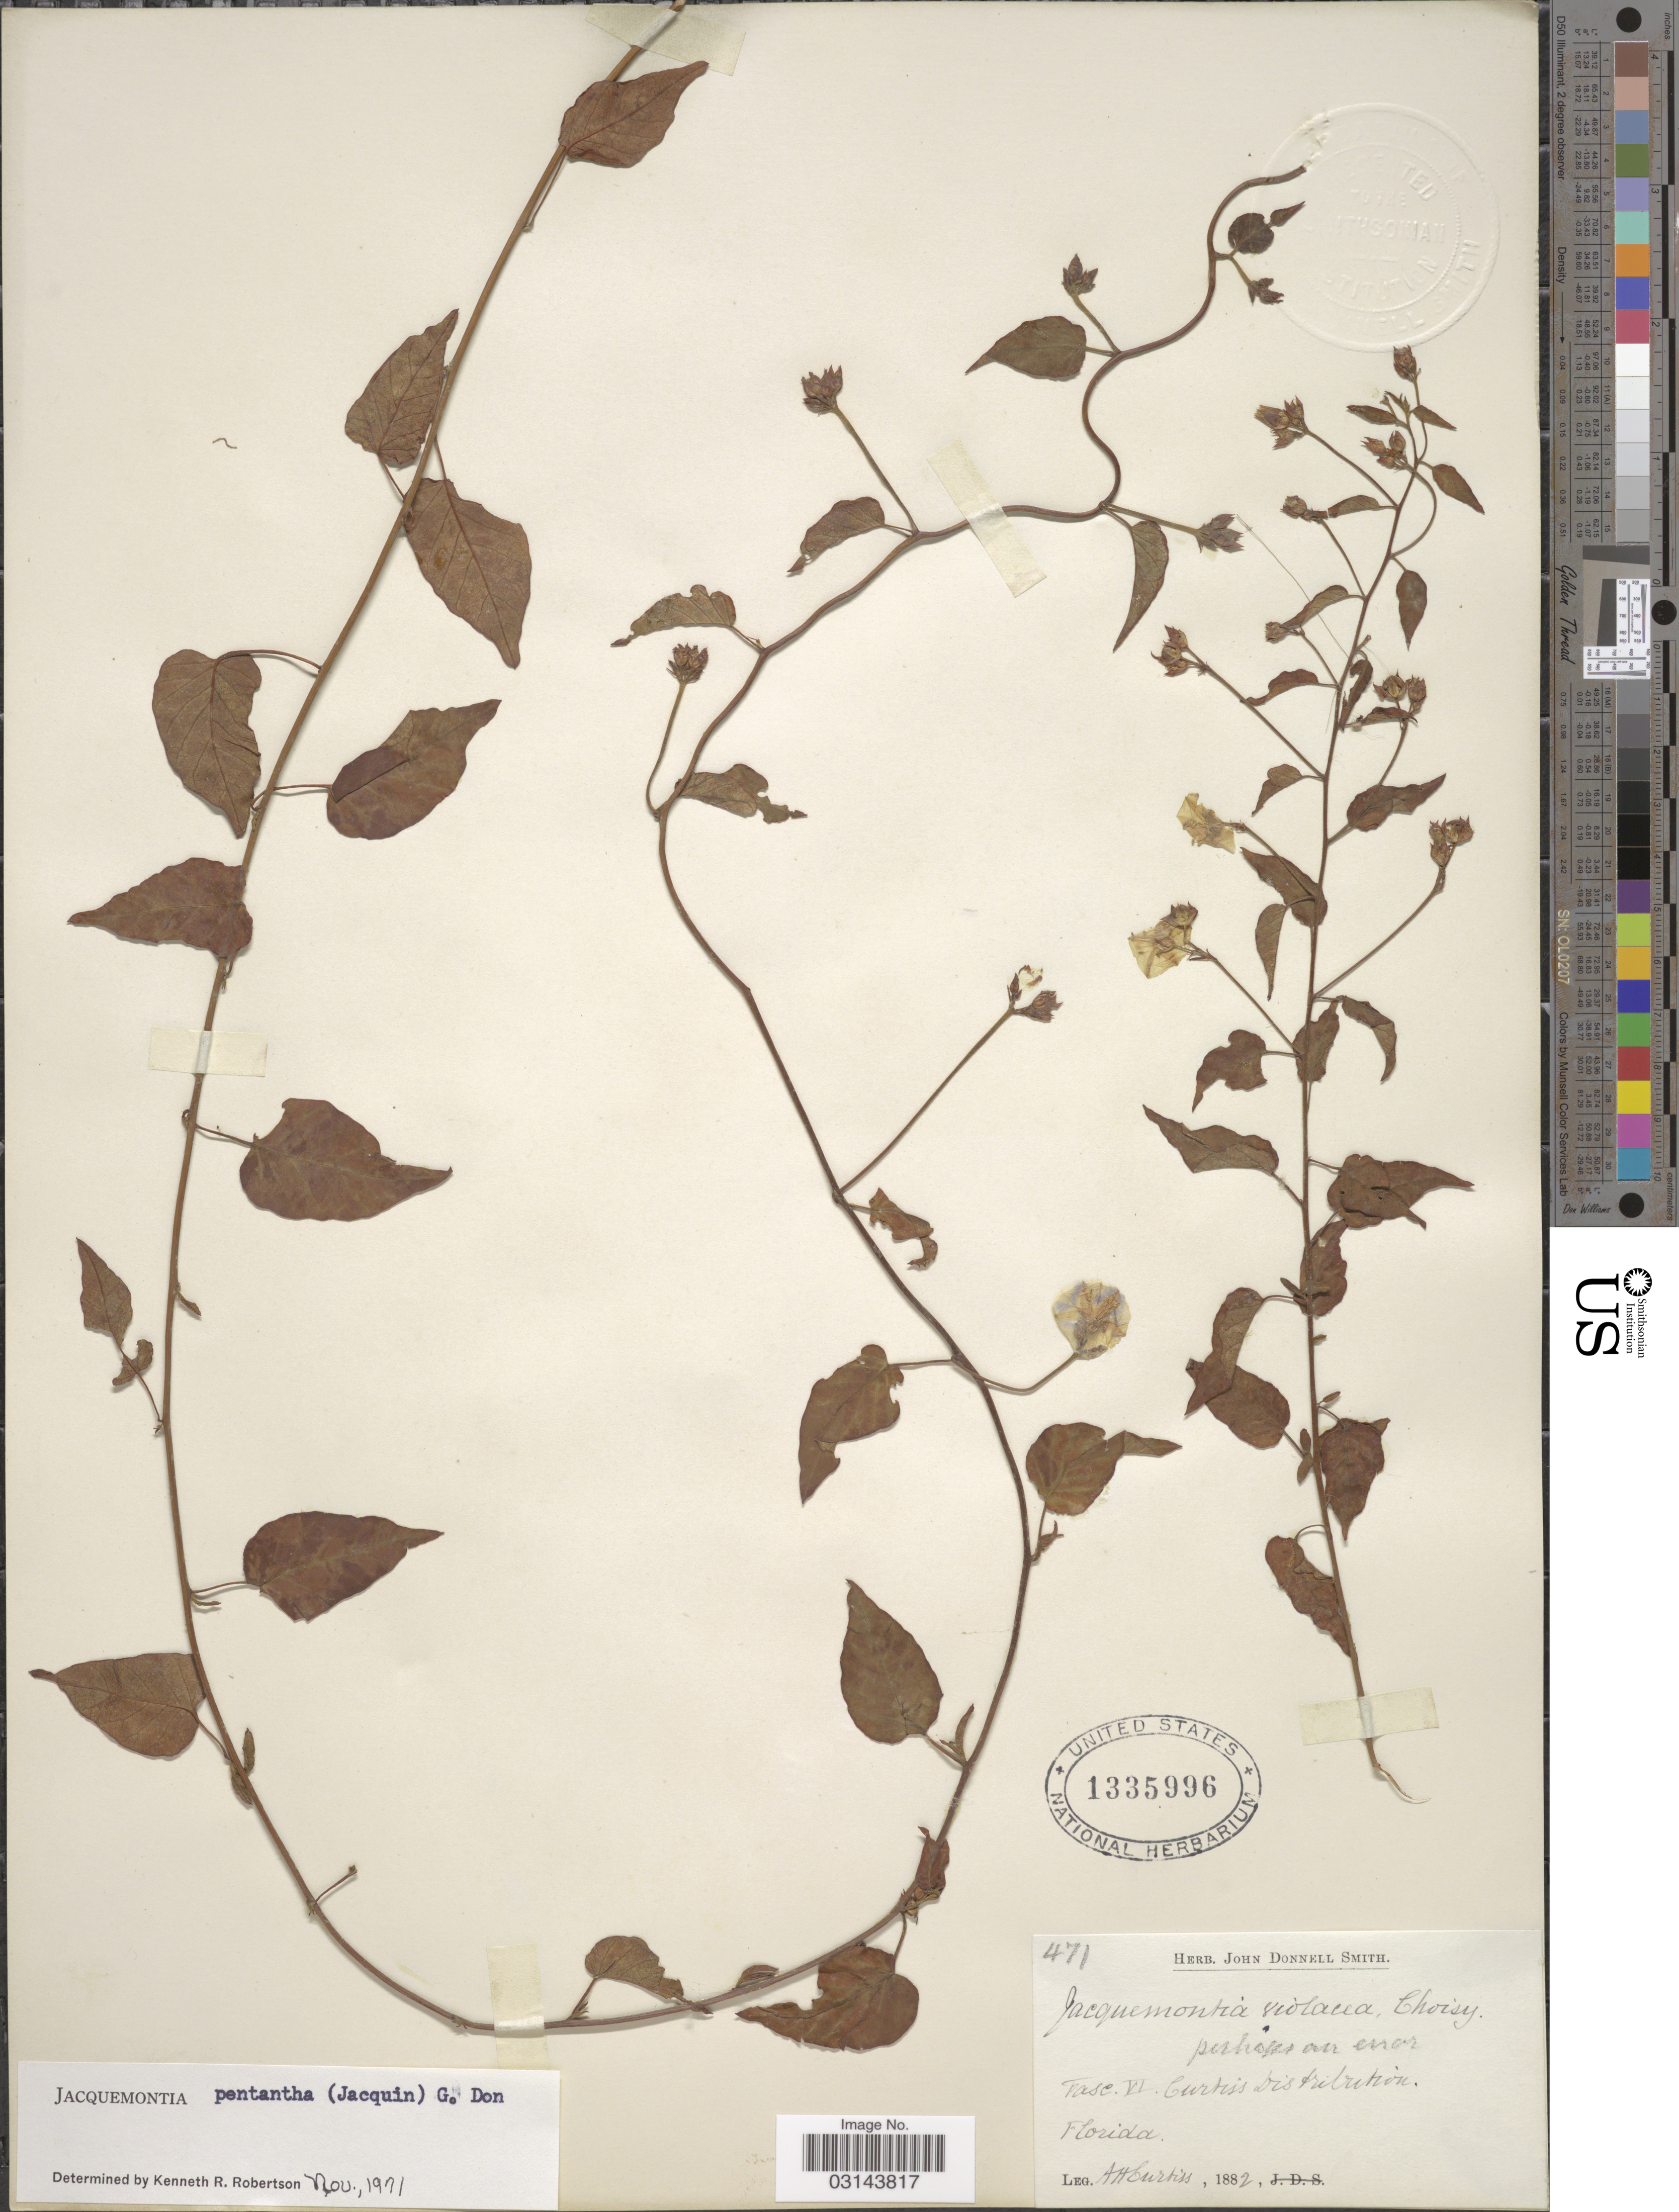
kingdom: Plantae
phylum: Tracheophyta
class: Magnoliopsida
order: Solanales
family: Convolvulaceae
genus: Jacquemontia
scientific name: Jacquemontia pentanthos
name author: (Jacq.) G. Don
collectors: A. H. Curtiss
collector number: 471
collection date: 1882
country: United States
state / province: Florida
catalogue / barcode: US 1335996